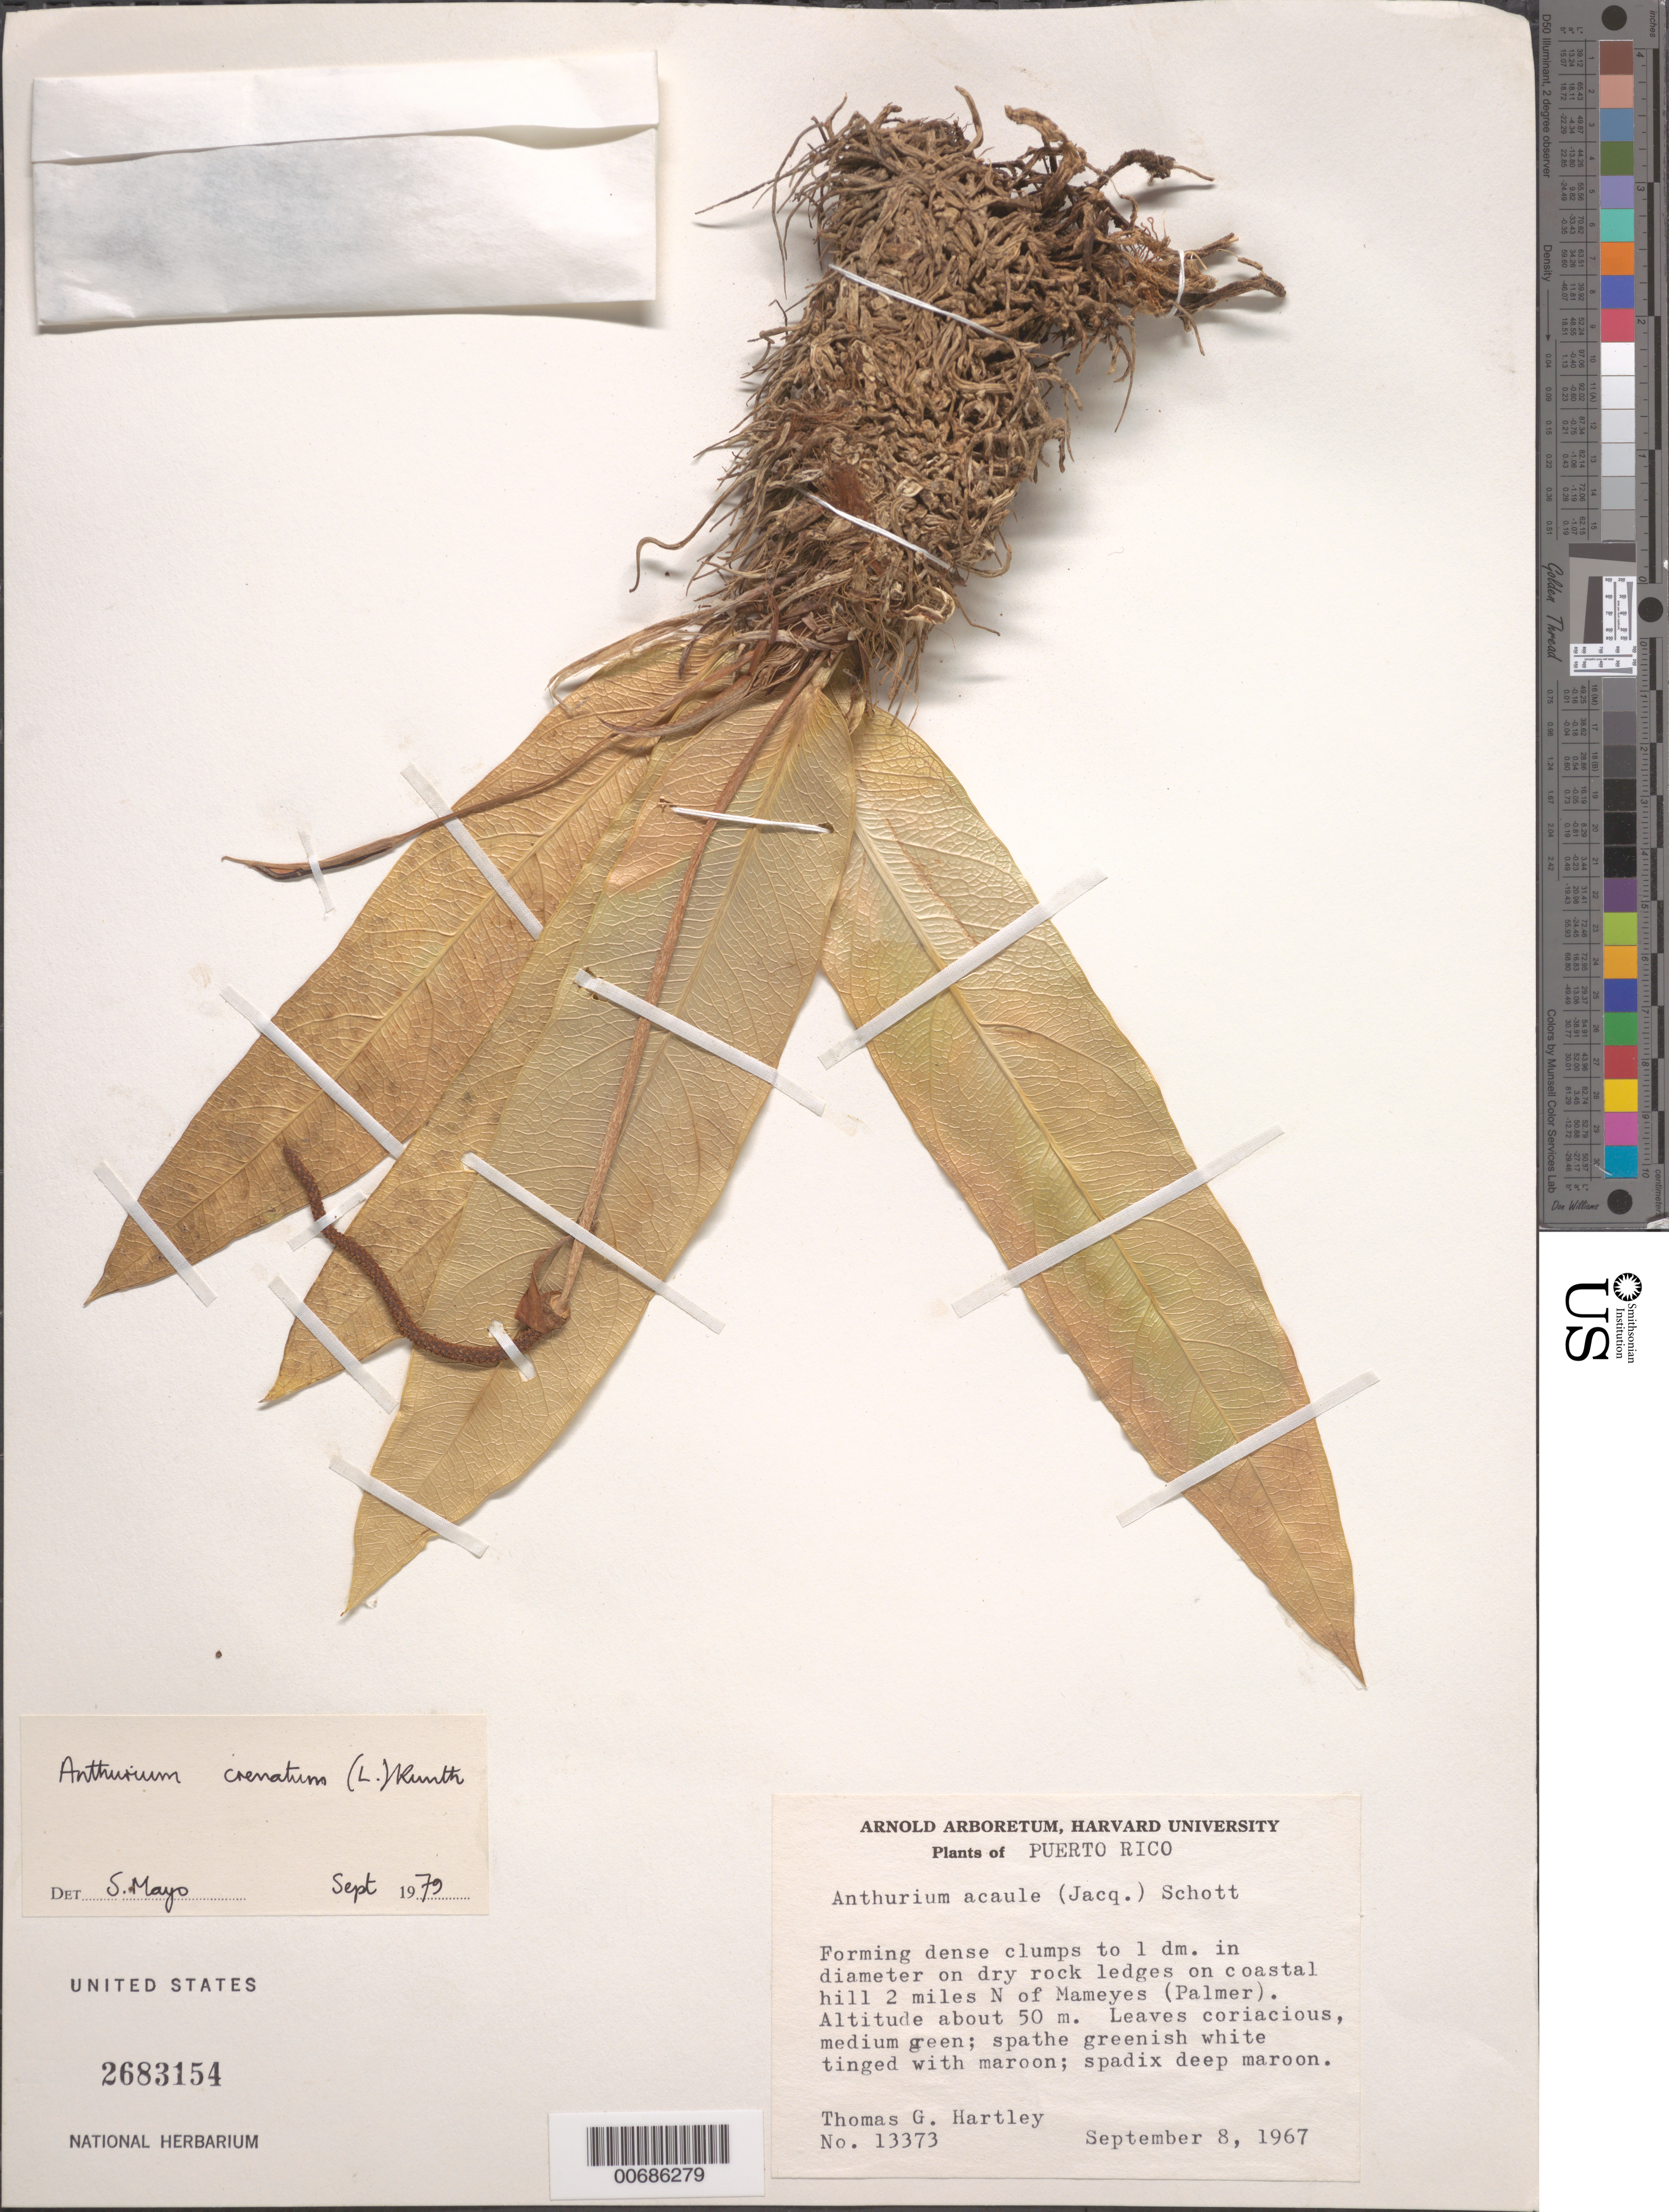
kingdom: Plantae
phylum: Tracheophyta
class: Liliopsida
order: Alismatales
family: Araceae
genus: Anthurium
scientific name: Anthurium crenatum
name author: (L.) Kunth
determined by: Mayo, S.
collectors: T. G. Hartley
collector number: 13373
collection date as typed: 08 Sep 1967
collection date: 1967-09-08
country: Puerto Rico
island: Greater Antilles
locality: Mameyes (Palmer), 2 mi N of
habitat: Dry rock ledges on coastal hill.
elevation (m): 50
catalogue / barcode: US 2683154